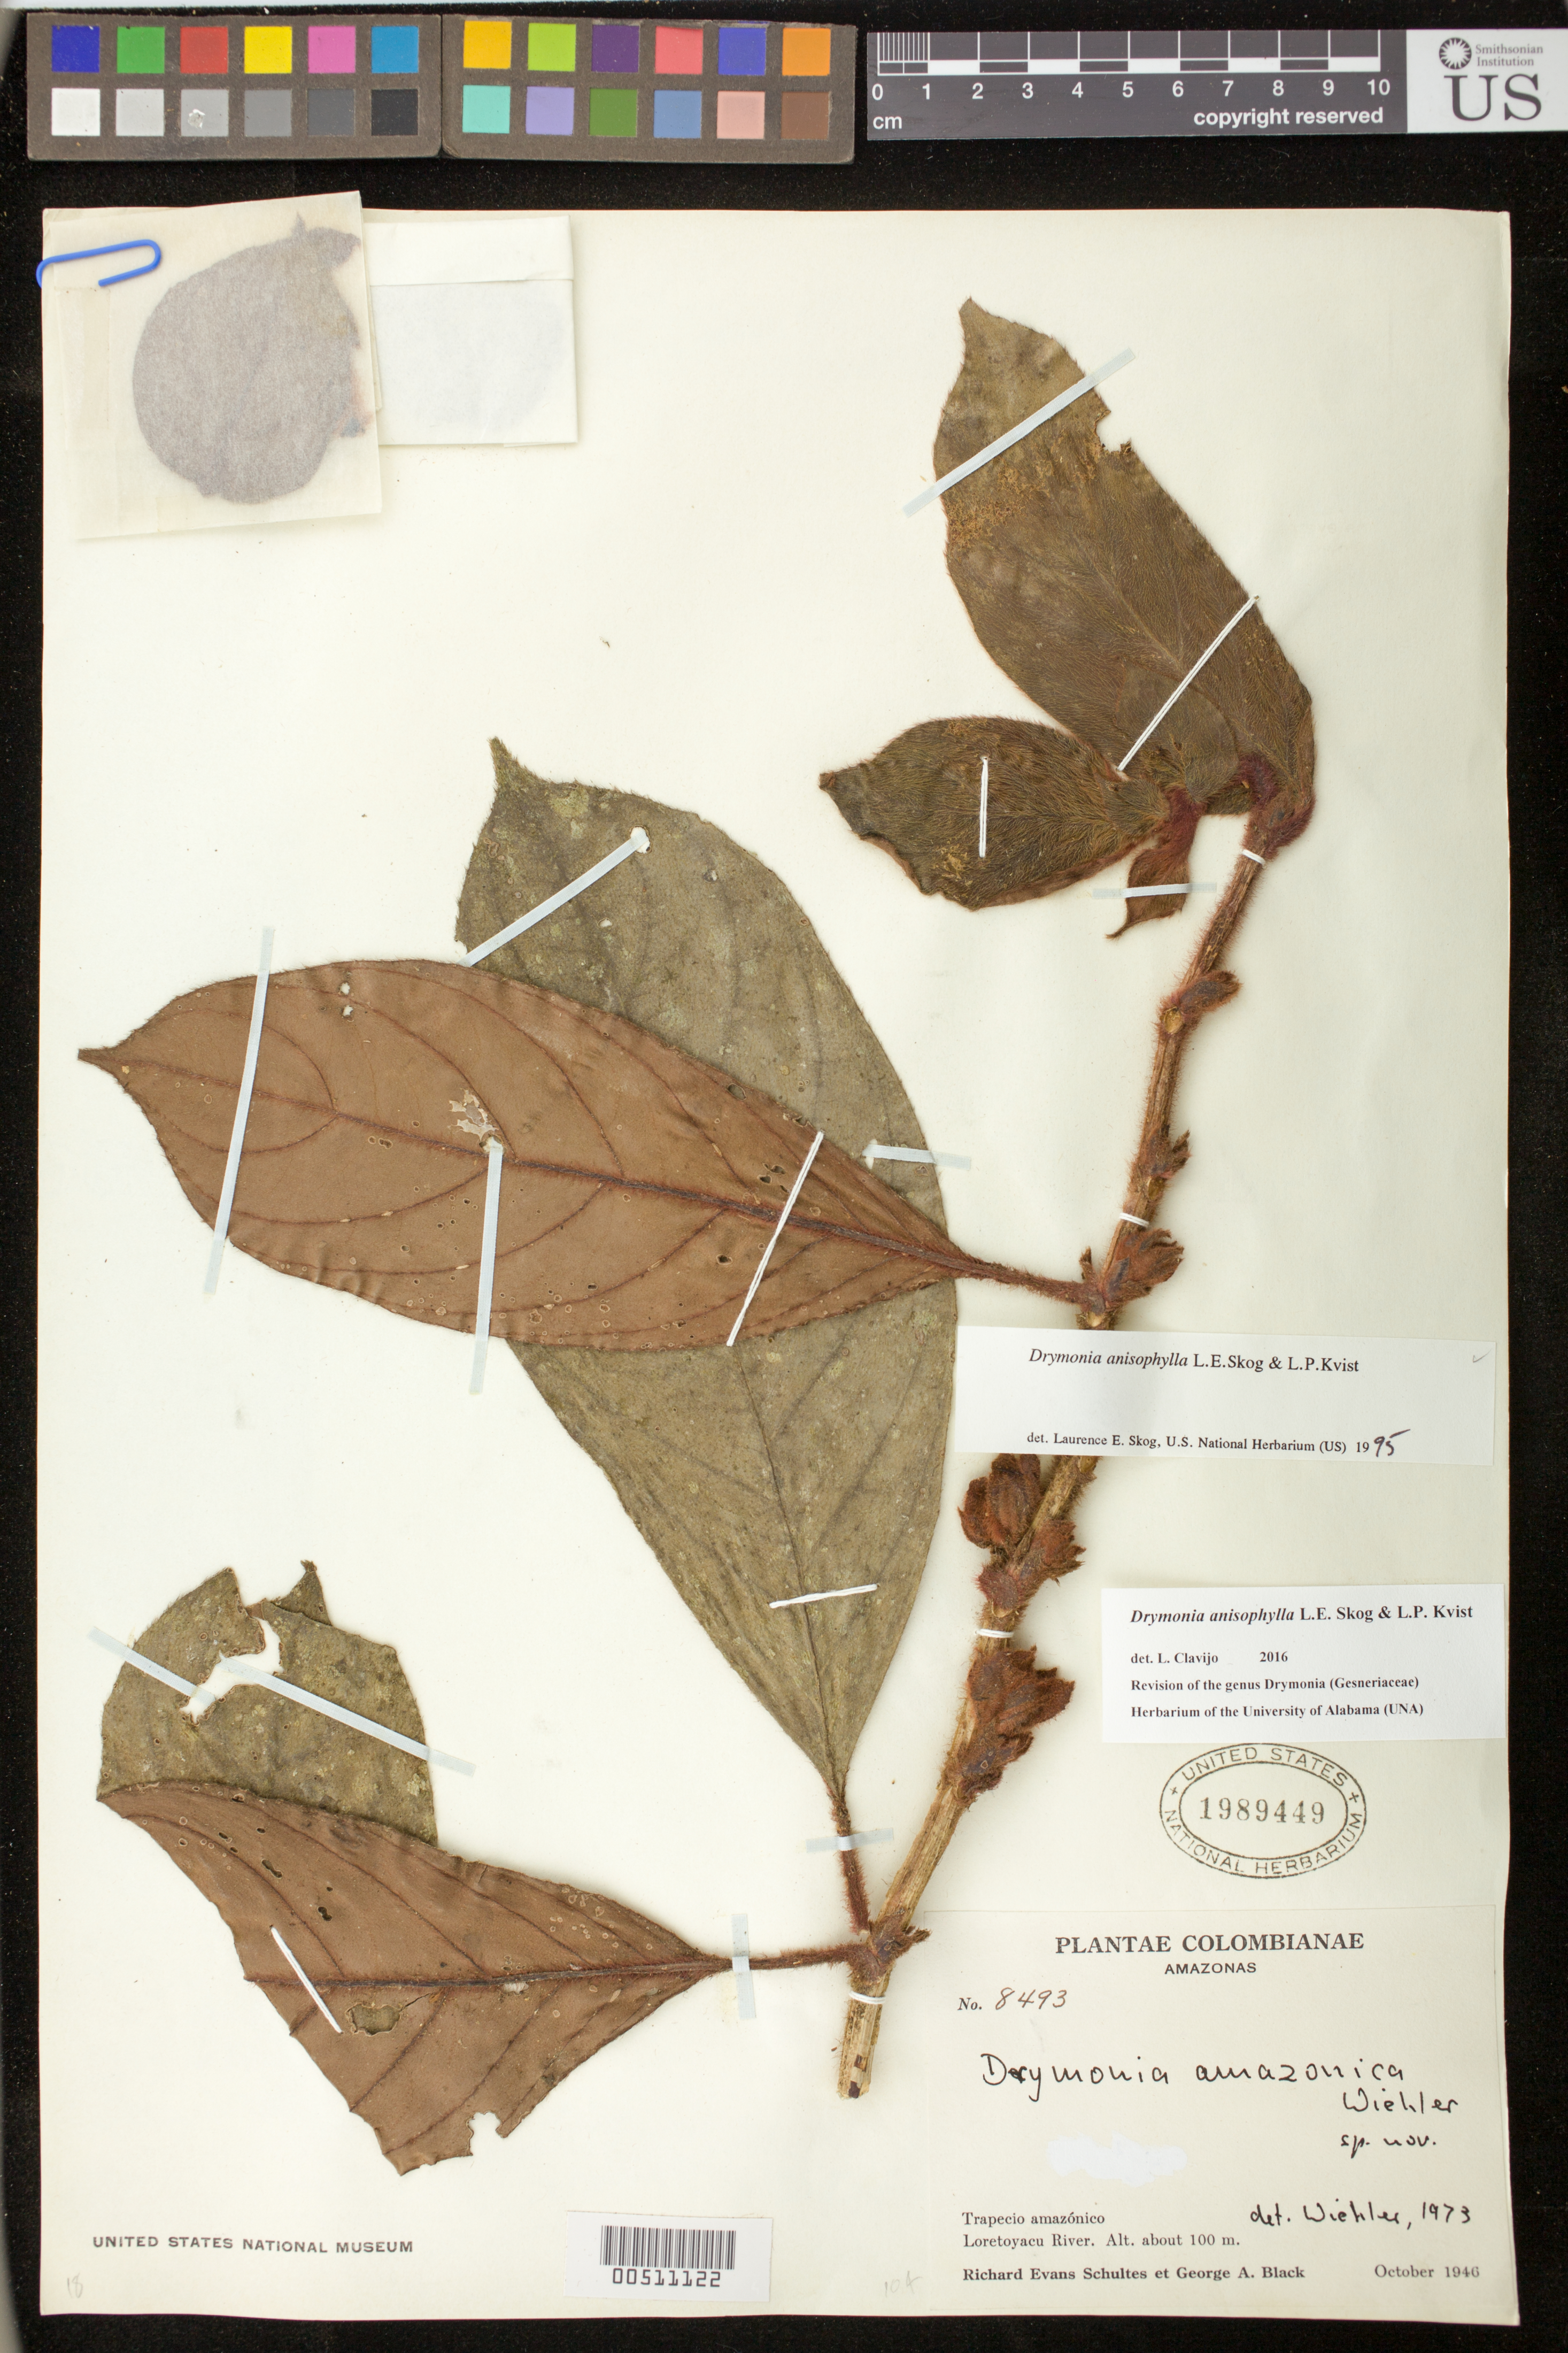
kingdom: Plantae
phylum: Tracheophyta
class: Magnoliopsida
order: Lamiales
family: Gesneriaceae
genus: Drymonia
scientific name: Drymonia anisophylla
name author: L.E. Skog & L.P. Kvist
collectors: R. E. Schultes & G. A. Black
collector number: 8493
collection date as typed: Oct 1946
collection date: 1946-10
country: Colombia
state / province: Amazônas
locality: Loretoyacu River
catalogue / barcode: US 1989449